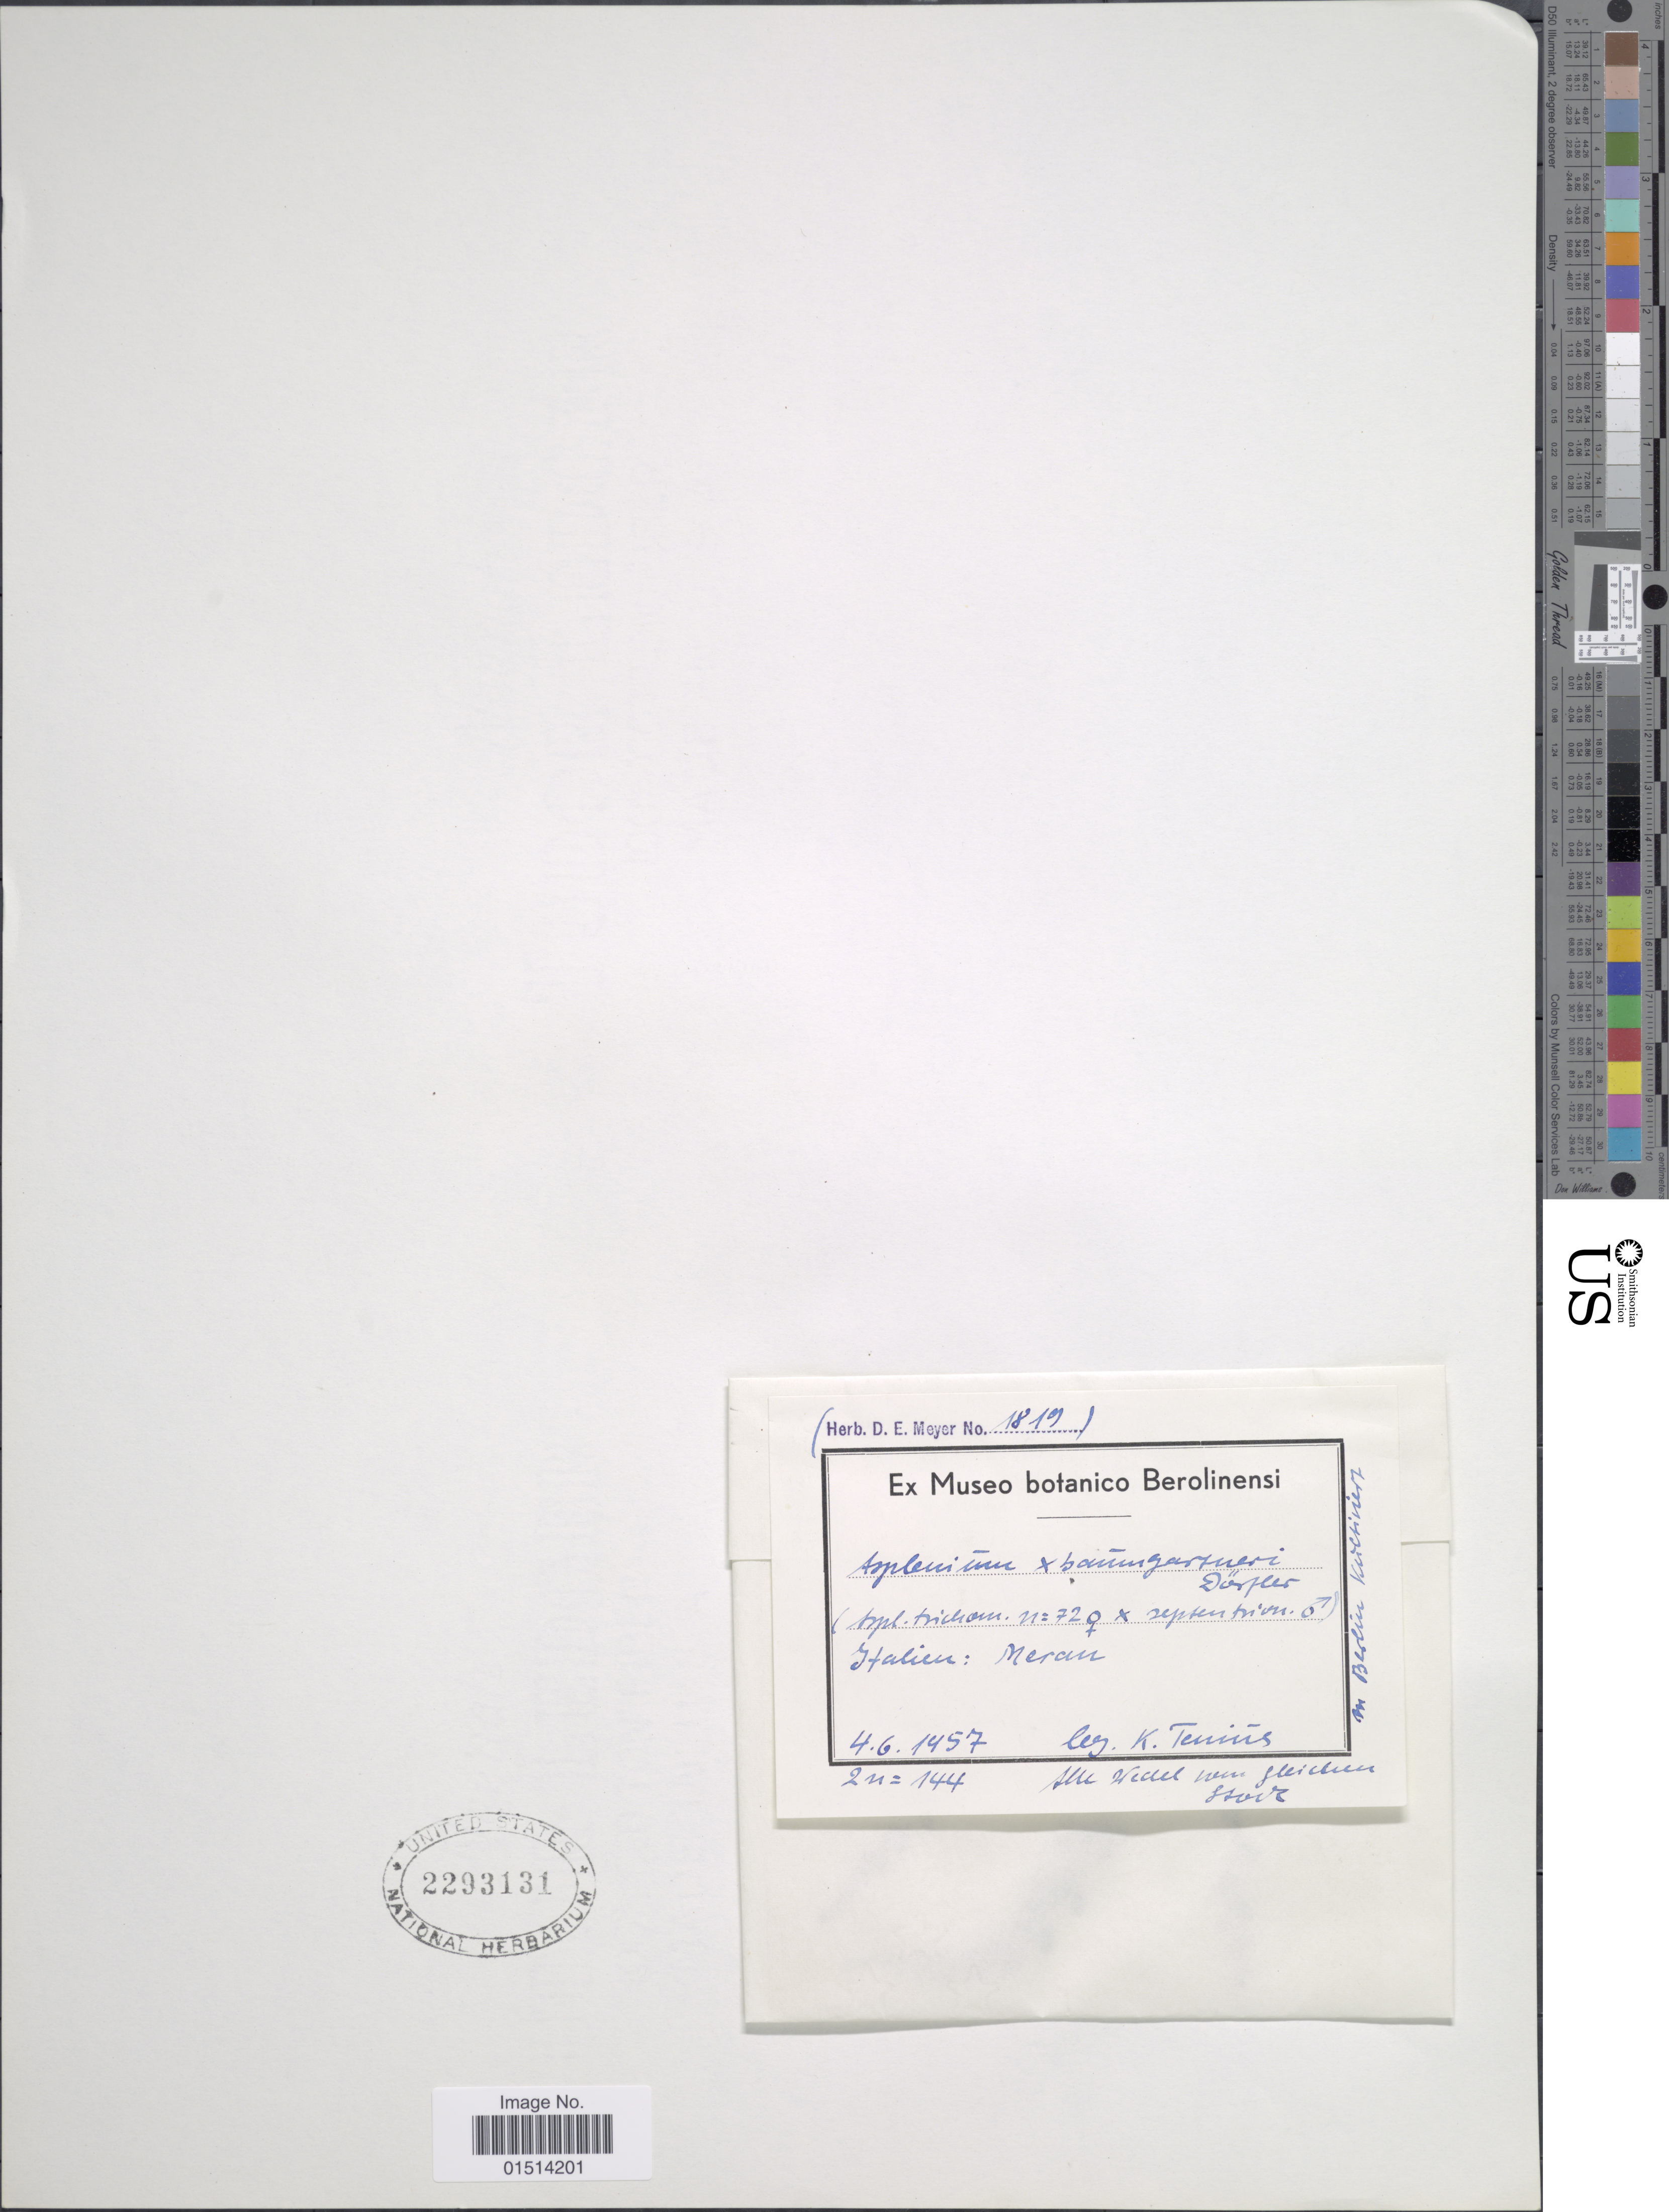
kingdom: Plantae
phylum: Tracheophyta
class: Polypodiopsida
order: Polypodiales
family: Aspleniaceae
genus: Asplenium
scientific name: Asplenium septentrionale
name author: (L.) Hoffm.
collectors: K. Tenins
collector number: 1819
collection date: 1957-06-04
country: Italy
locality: Italien: Meran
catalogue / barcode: US 2293131